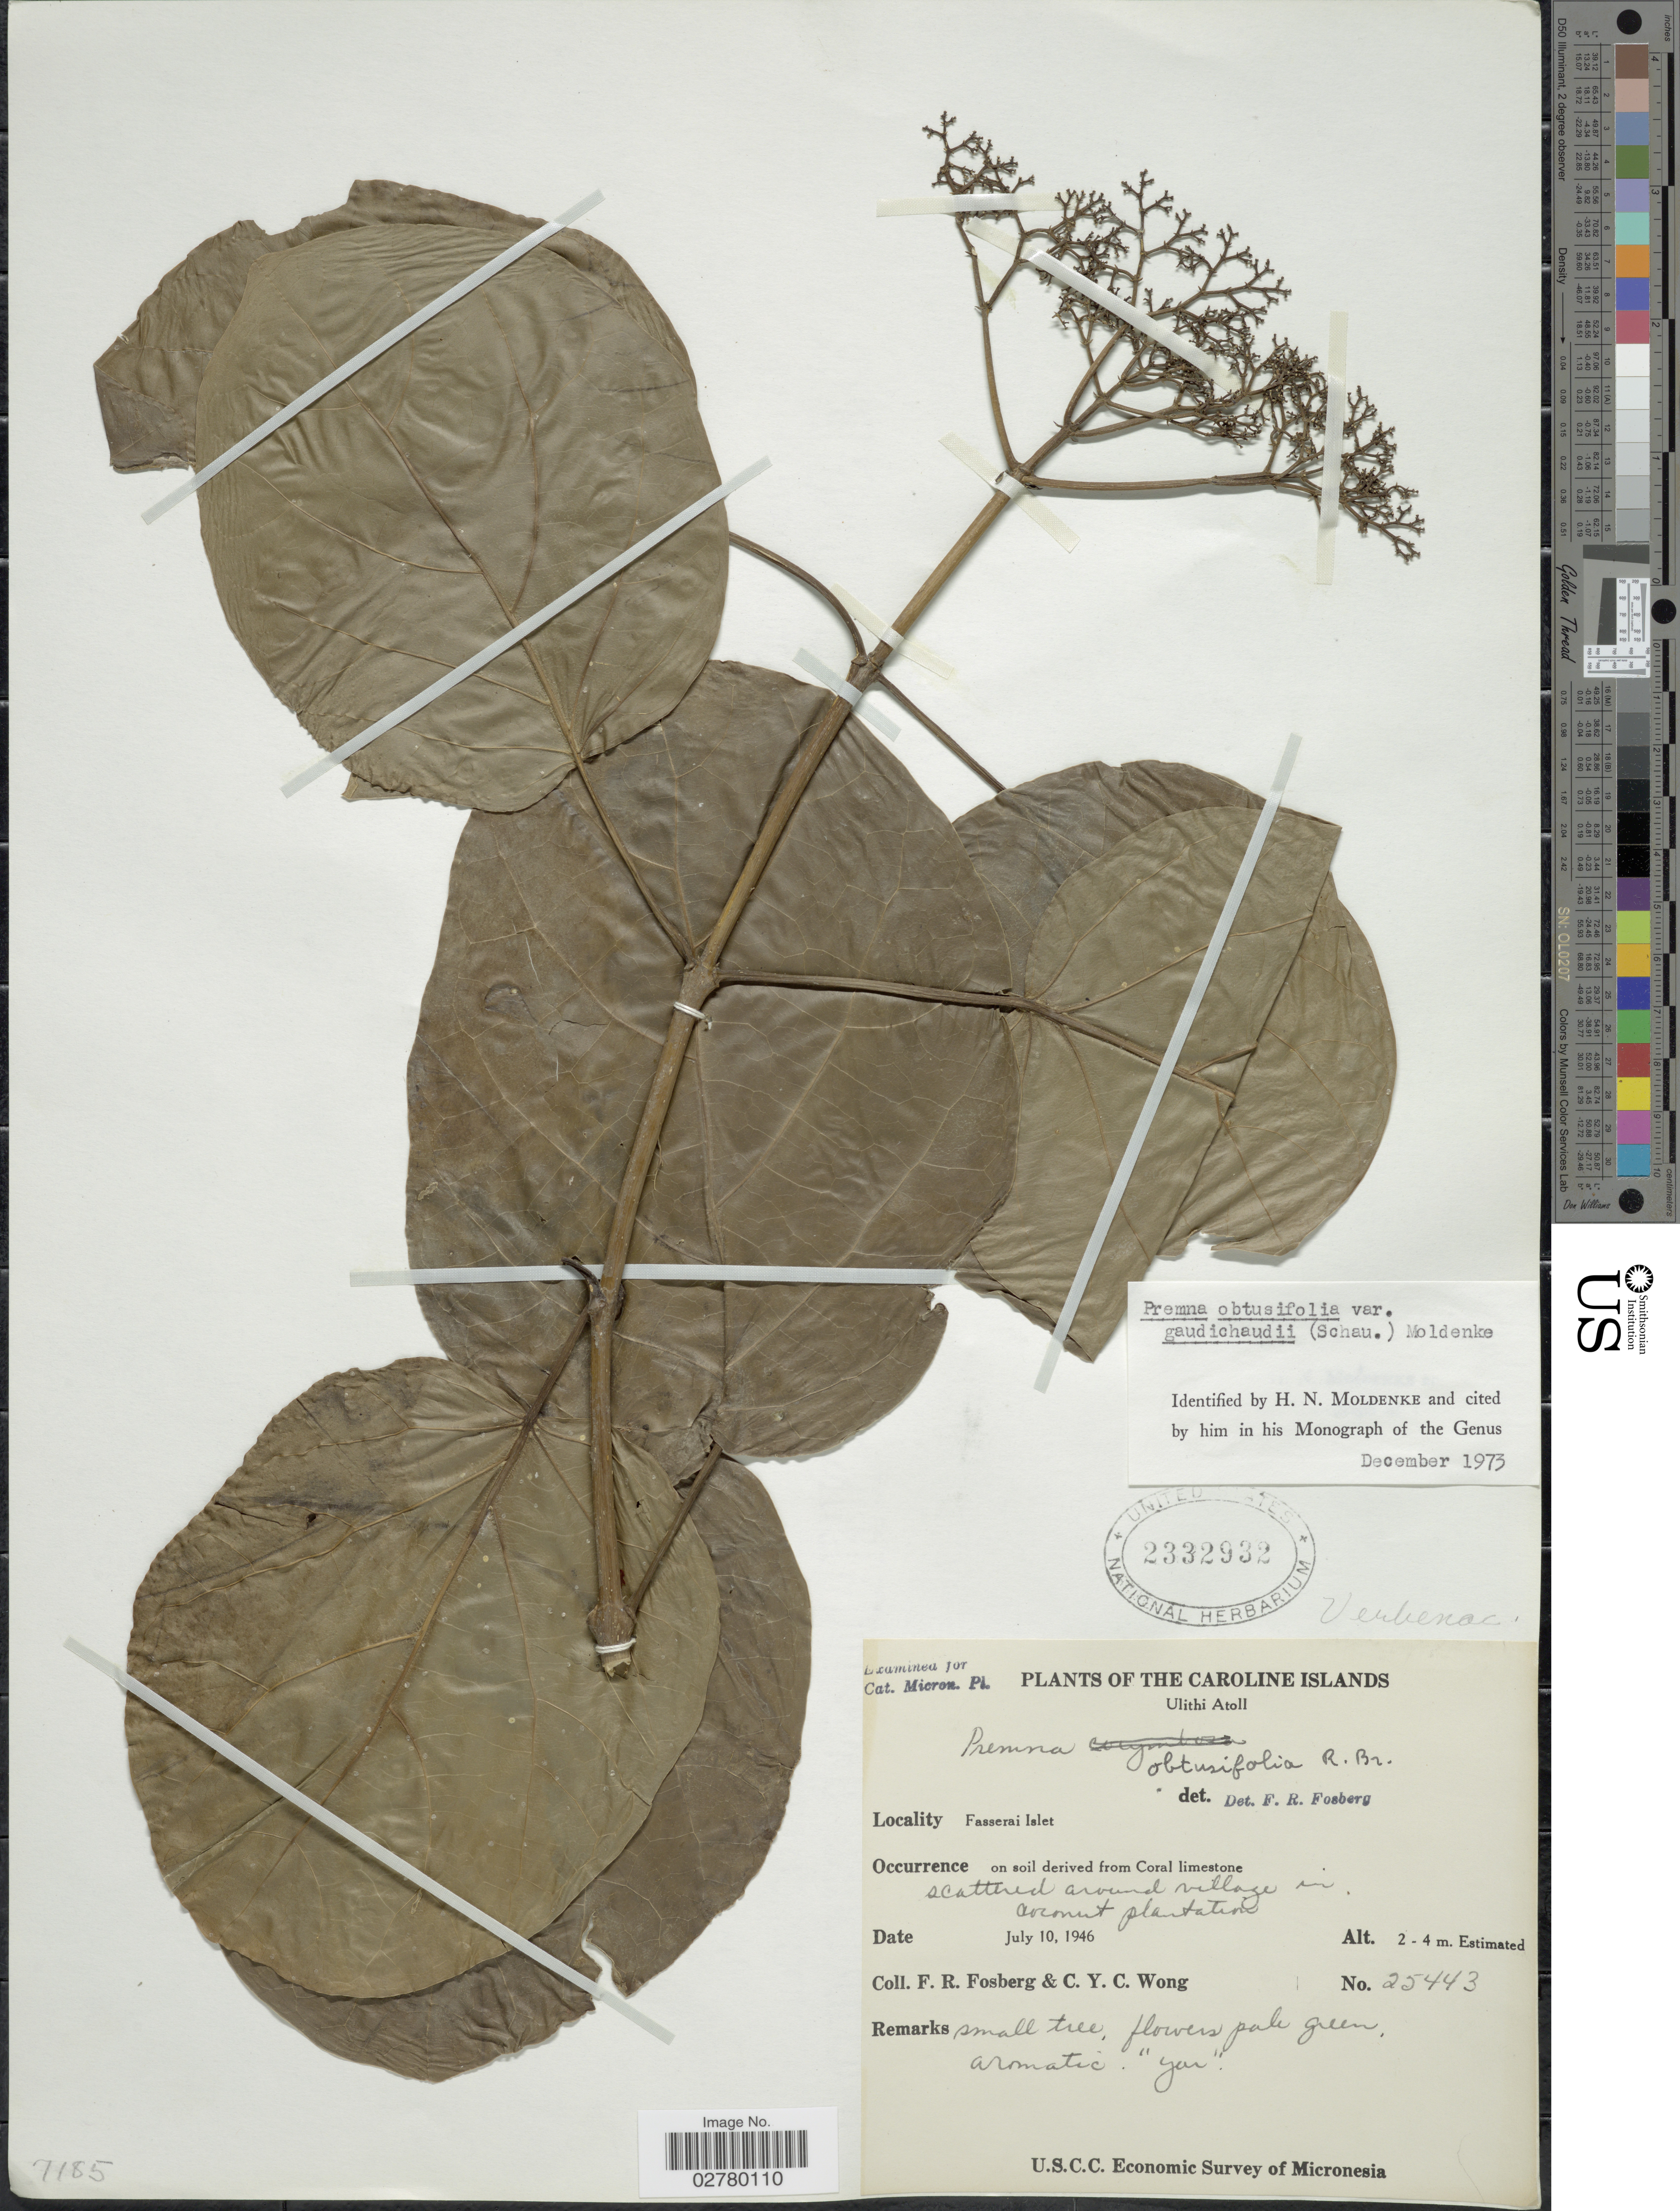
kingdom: Plantae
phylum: Tracheophyta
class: Magnoliopsida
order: Lamiales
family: Lamiaceae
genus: Premna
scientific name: Premna obtusifolia var. gaudichaudii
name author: (Schauer) Moldenke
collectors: F. R. Fosberg & C. Y. C. Wong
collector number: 25443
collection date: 1946-07-10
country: Micronesia, Federated States of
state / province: Yap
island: Ulithi Atoll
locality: Caroline Islands. Ulithi Atoll. Fasserai Islet.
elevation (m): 2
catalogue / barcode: US 2332932